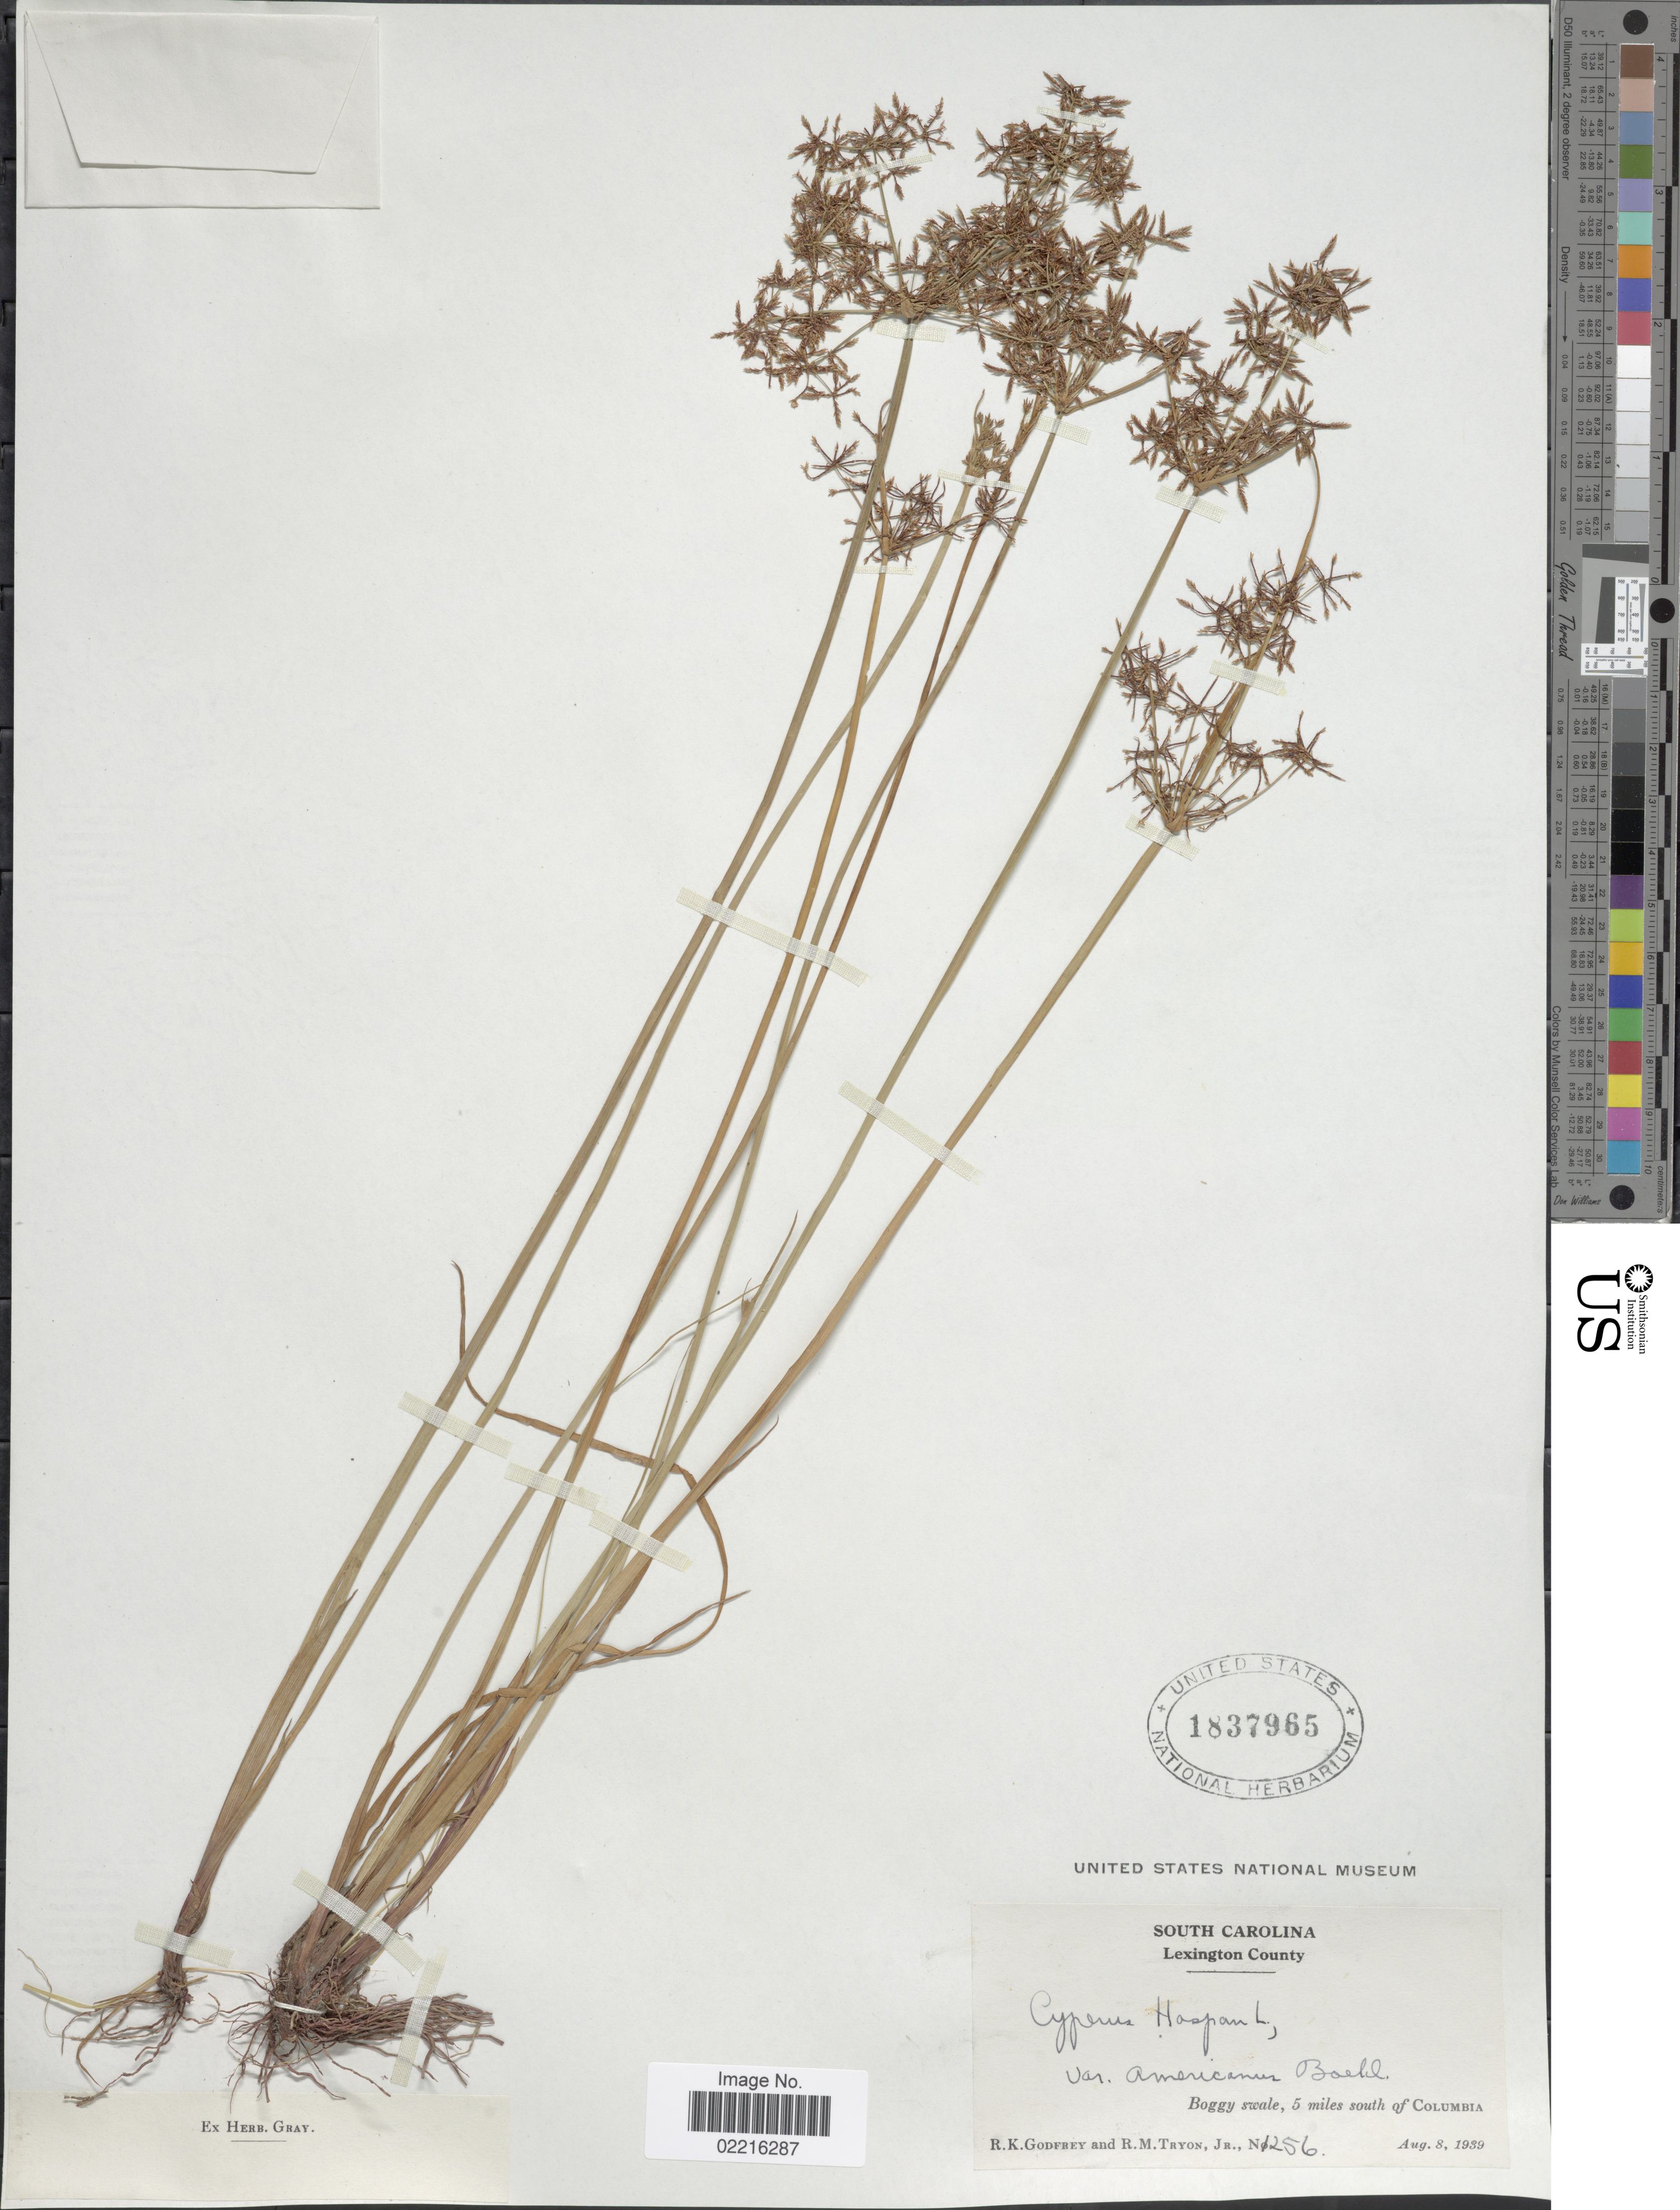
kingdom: Plantae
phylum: Tracheophyta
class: Liliopsida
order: Poales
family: Cyperaceae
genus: Cyperus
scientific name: Cyperus haspan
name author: L.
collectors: R. K. Godfrey & R. M. Tryon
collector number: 1256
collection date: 1939-08-08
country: United States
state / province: South Carolina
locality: Lexington County, 5 miles south of Columbia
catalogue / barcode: US 1837965